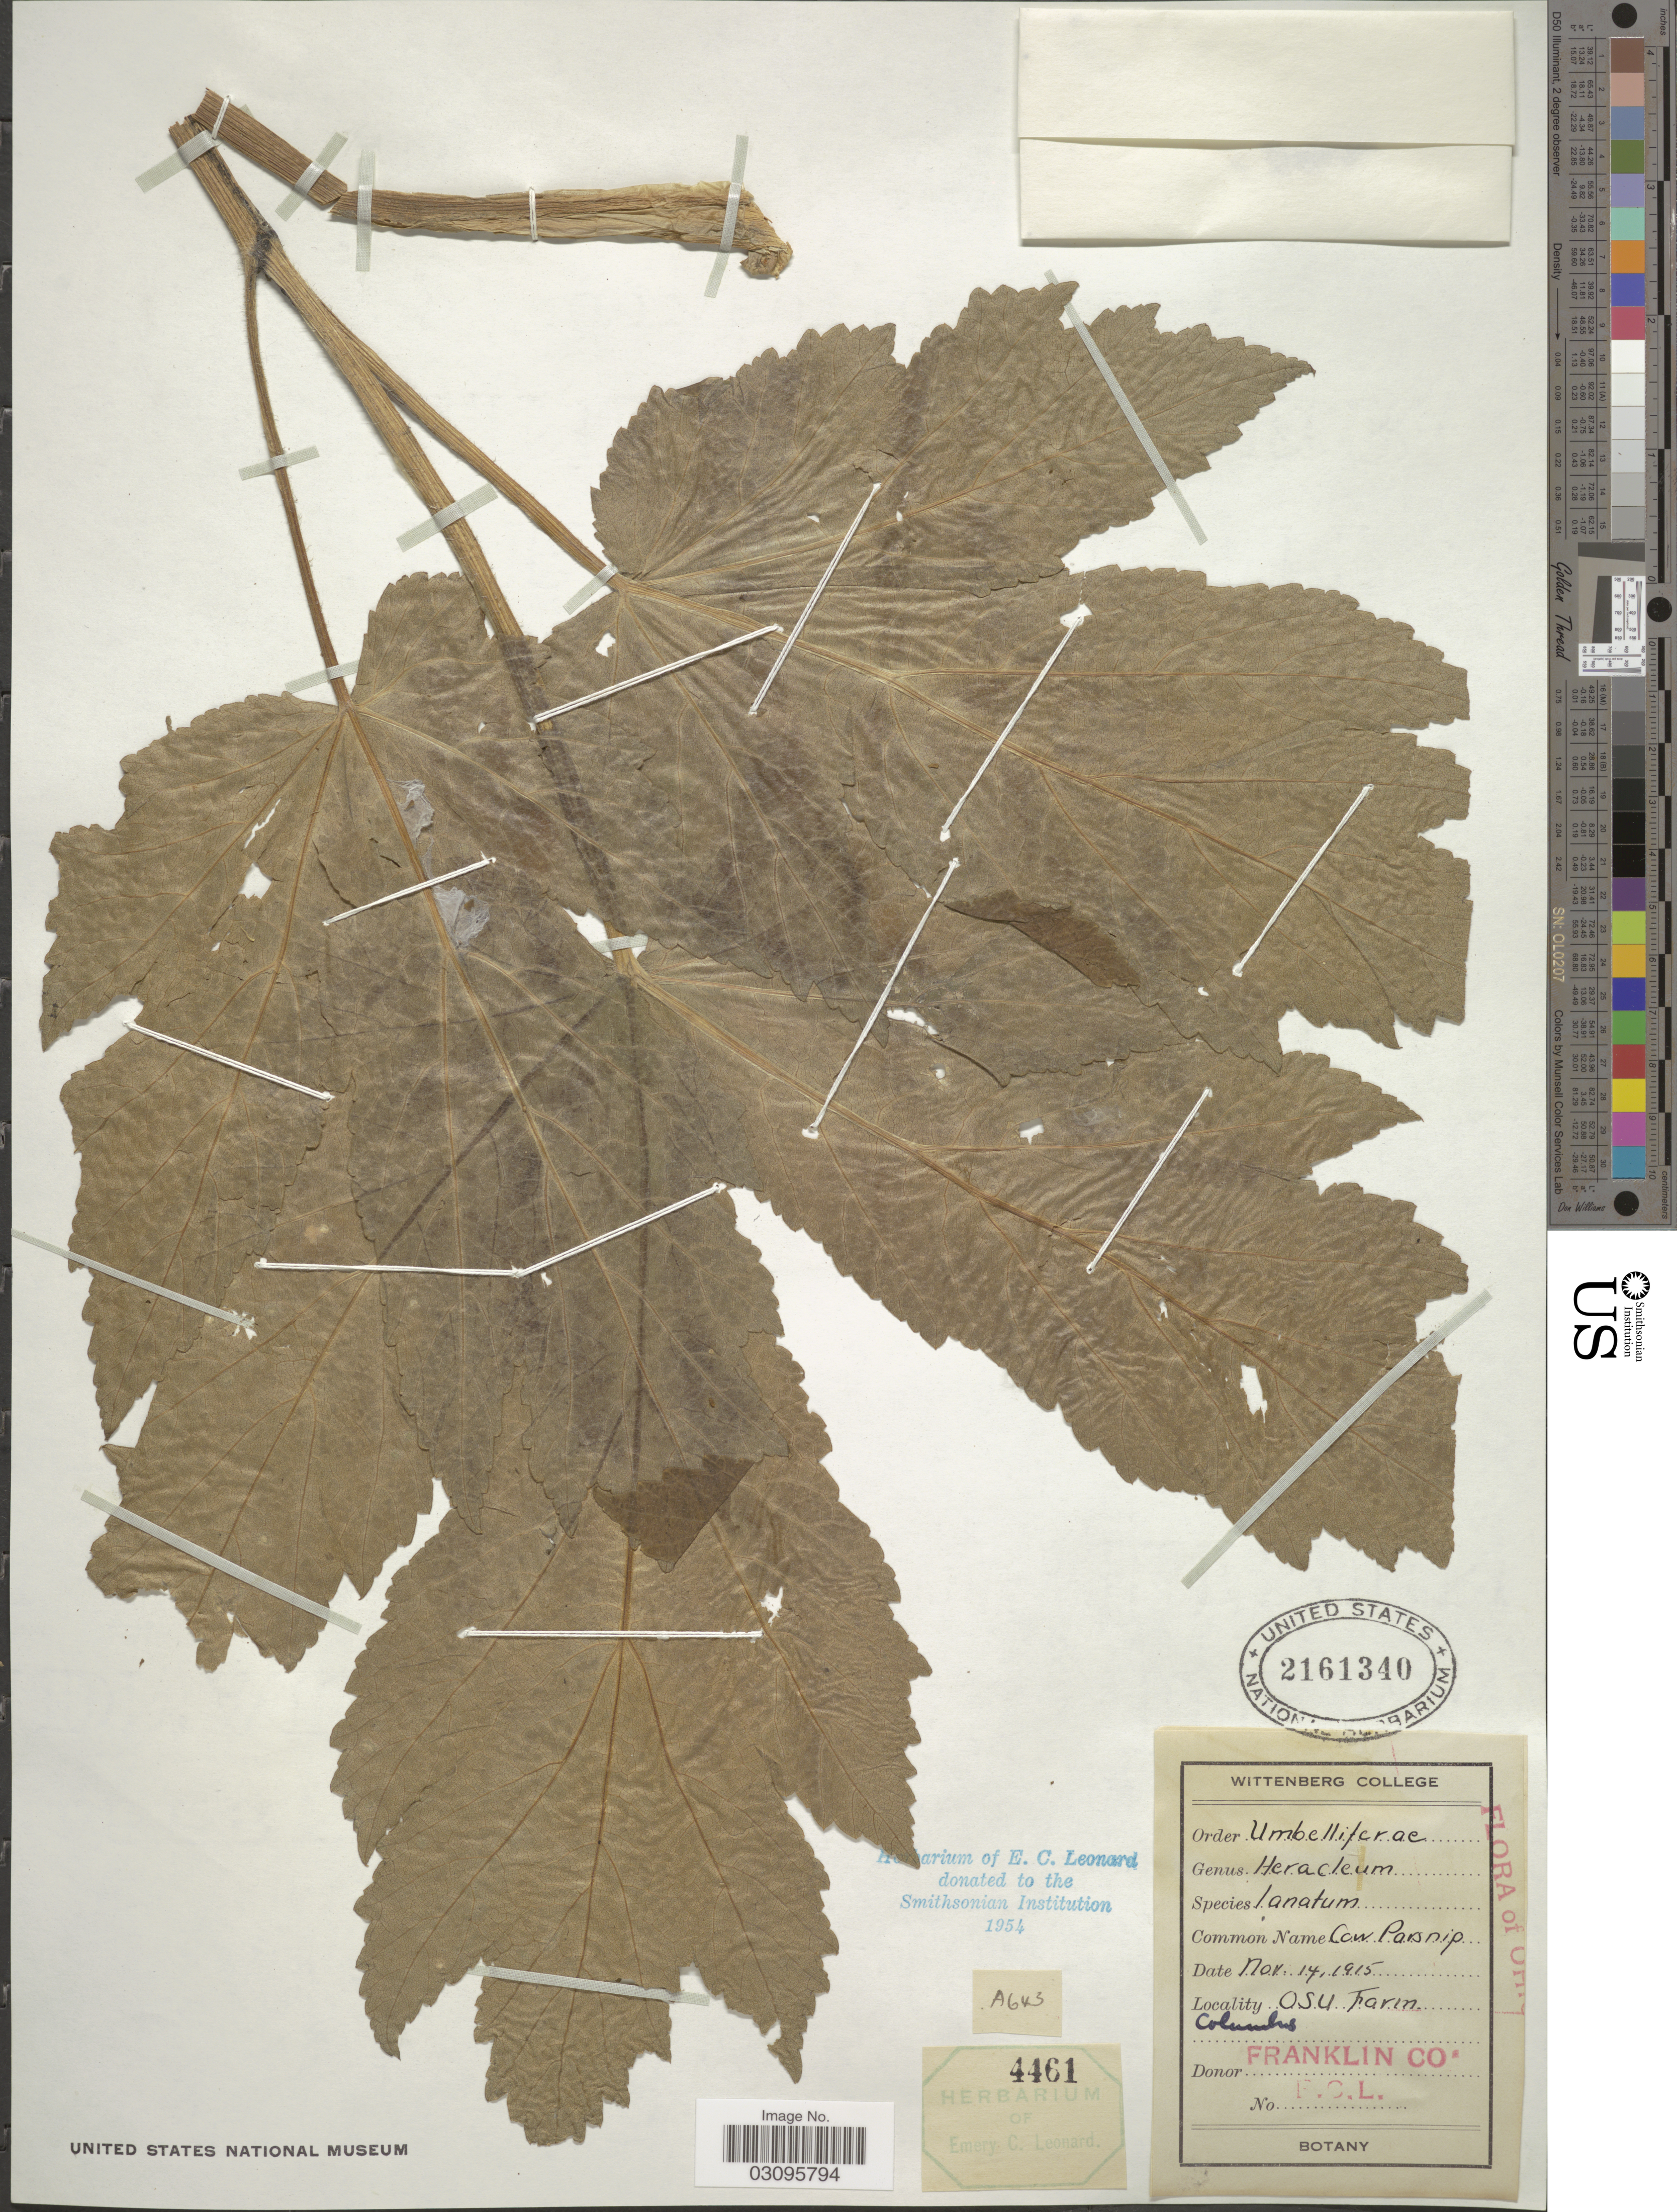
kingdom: Plantae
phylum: Tracheophyta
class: Magnoliopsida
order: Apiales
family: Apiaceae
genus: Heracleum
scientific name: Heracleum lanatum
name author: Michx.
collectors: E. C. Leonard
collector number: A643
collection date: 1915-11-14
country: United States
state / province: Ohio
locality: OSU Farm. Columbus. Franklin Co.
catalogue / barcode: US 2161340